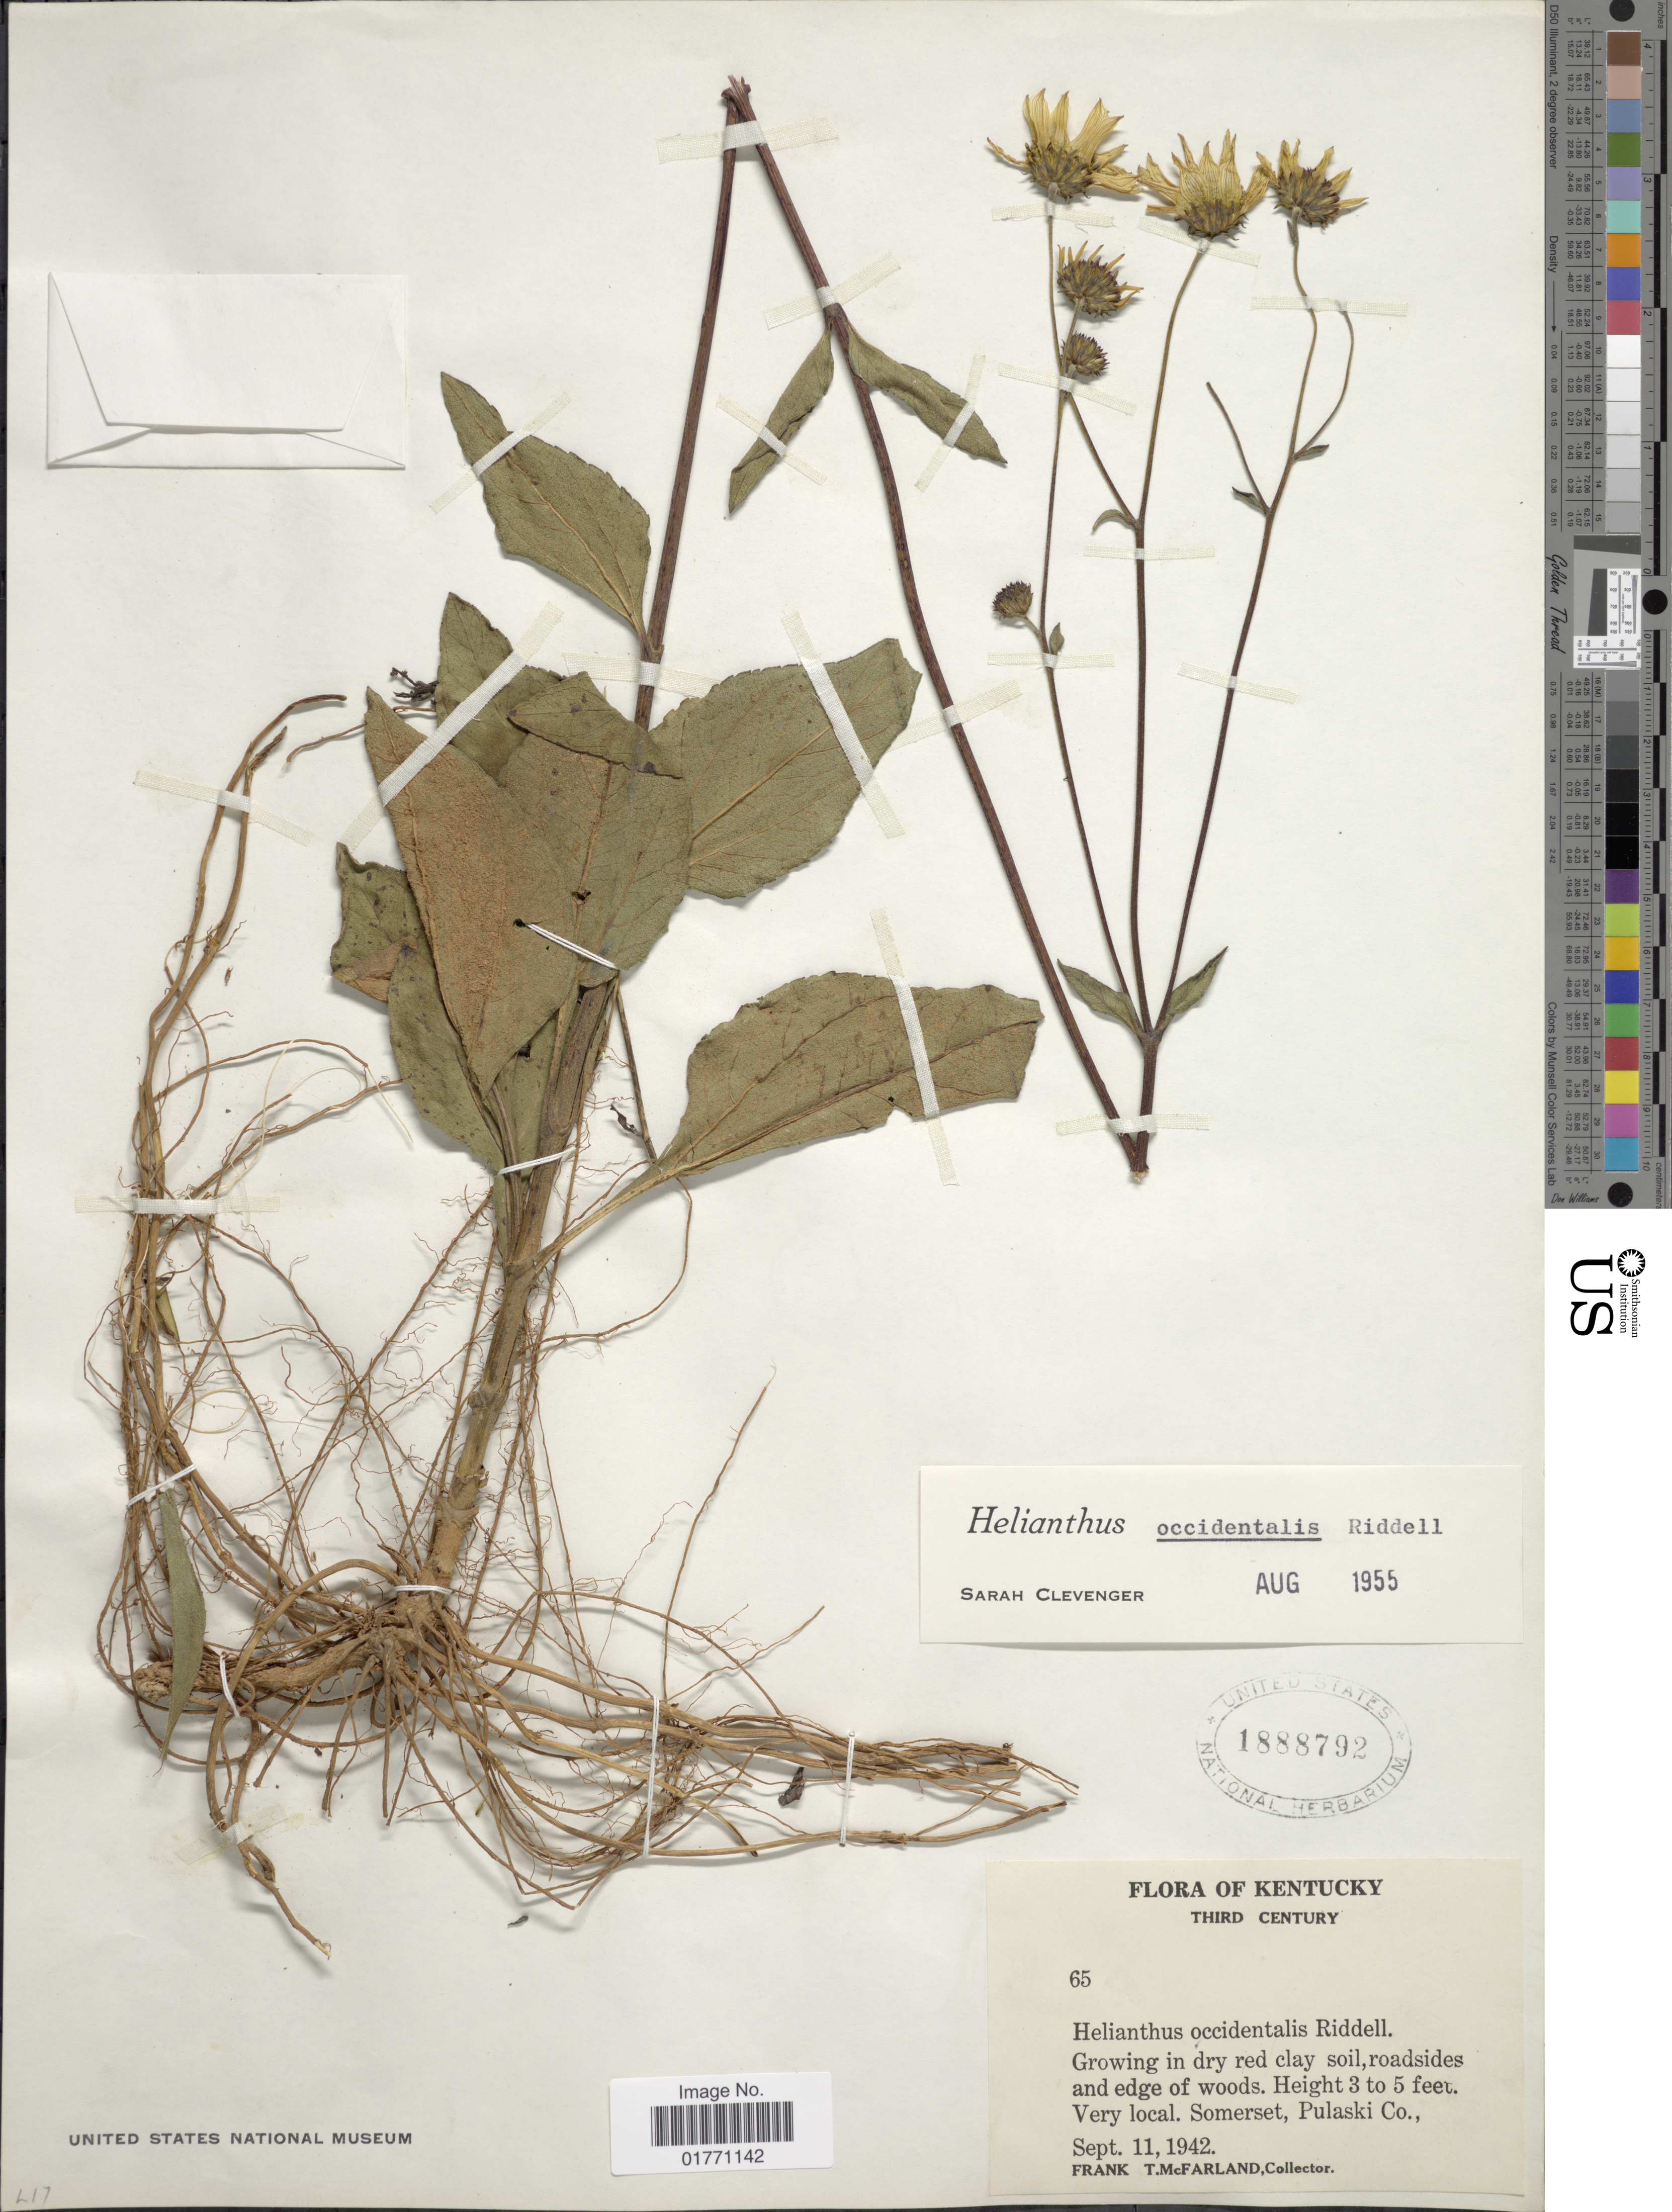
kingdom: Plantae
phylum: Tracheophyta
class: Magnoliopsida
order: Asterales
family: Asteraceae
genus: Helianthus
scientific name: Helianthus occidentalis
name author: Riddell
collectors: F. McFarland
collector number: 65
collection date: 1942-09-11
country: United States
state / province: Kentucky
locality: Third Century, roadsides and edge of woods, Somerset, Pulaski Co.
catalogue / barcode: US 1888792